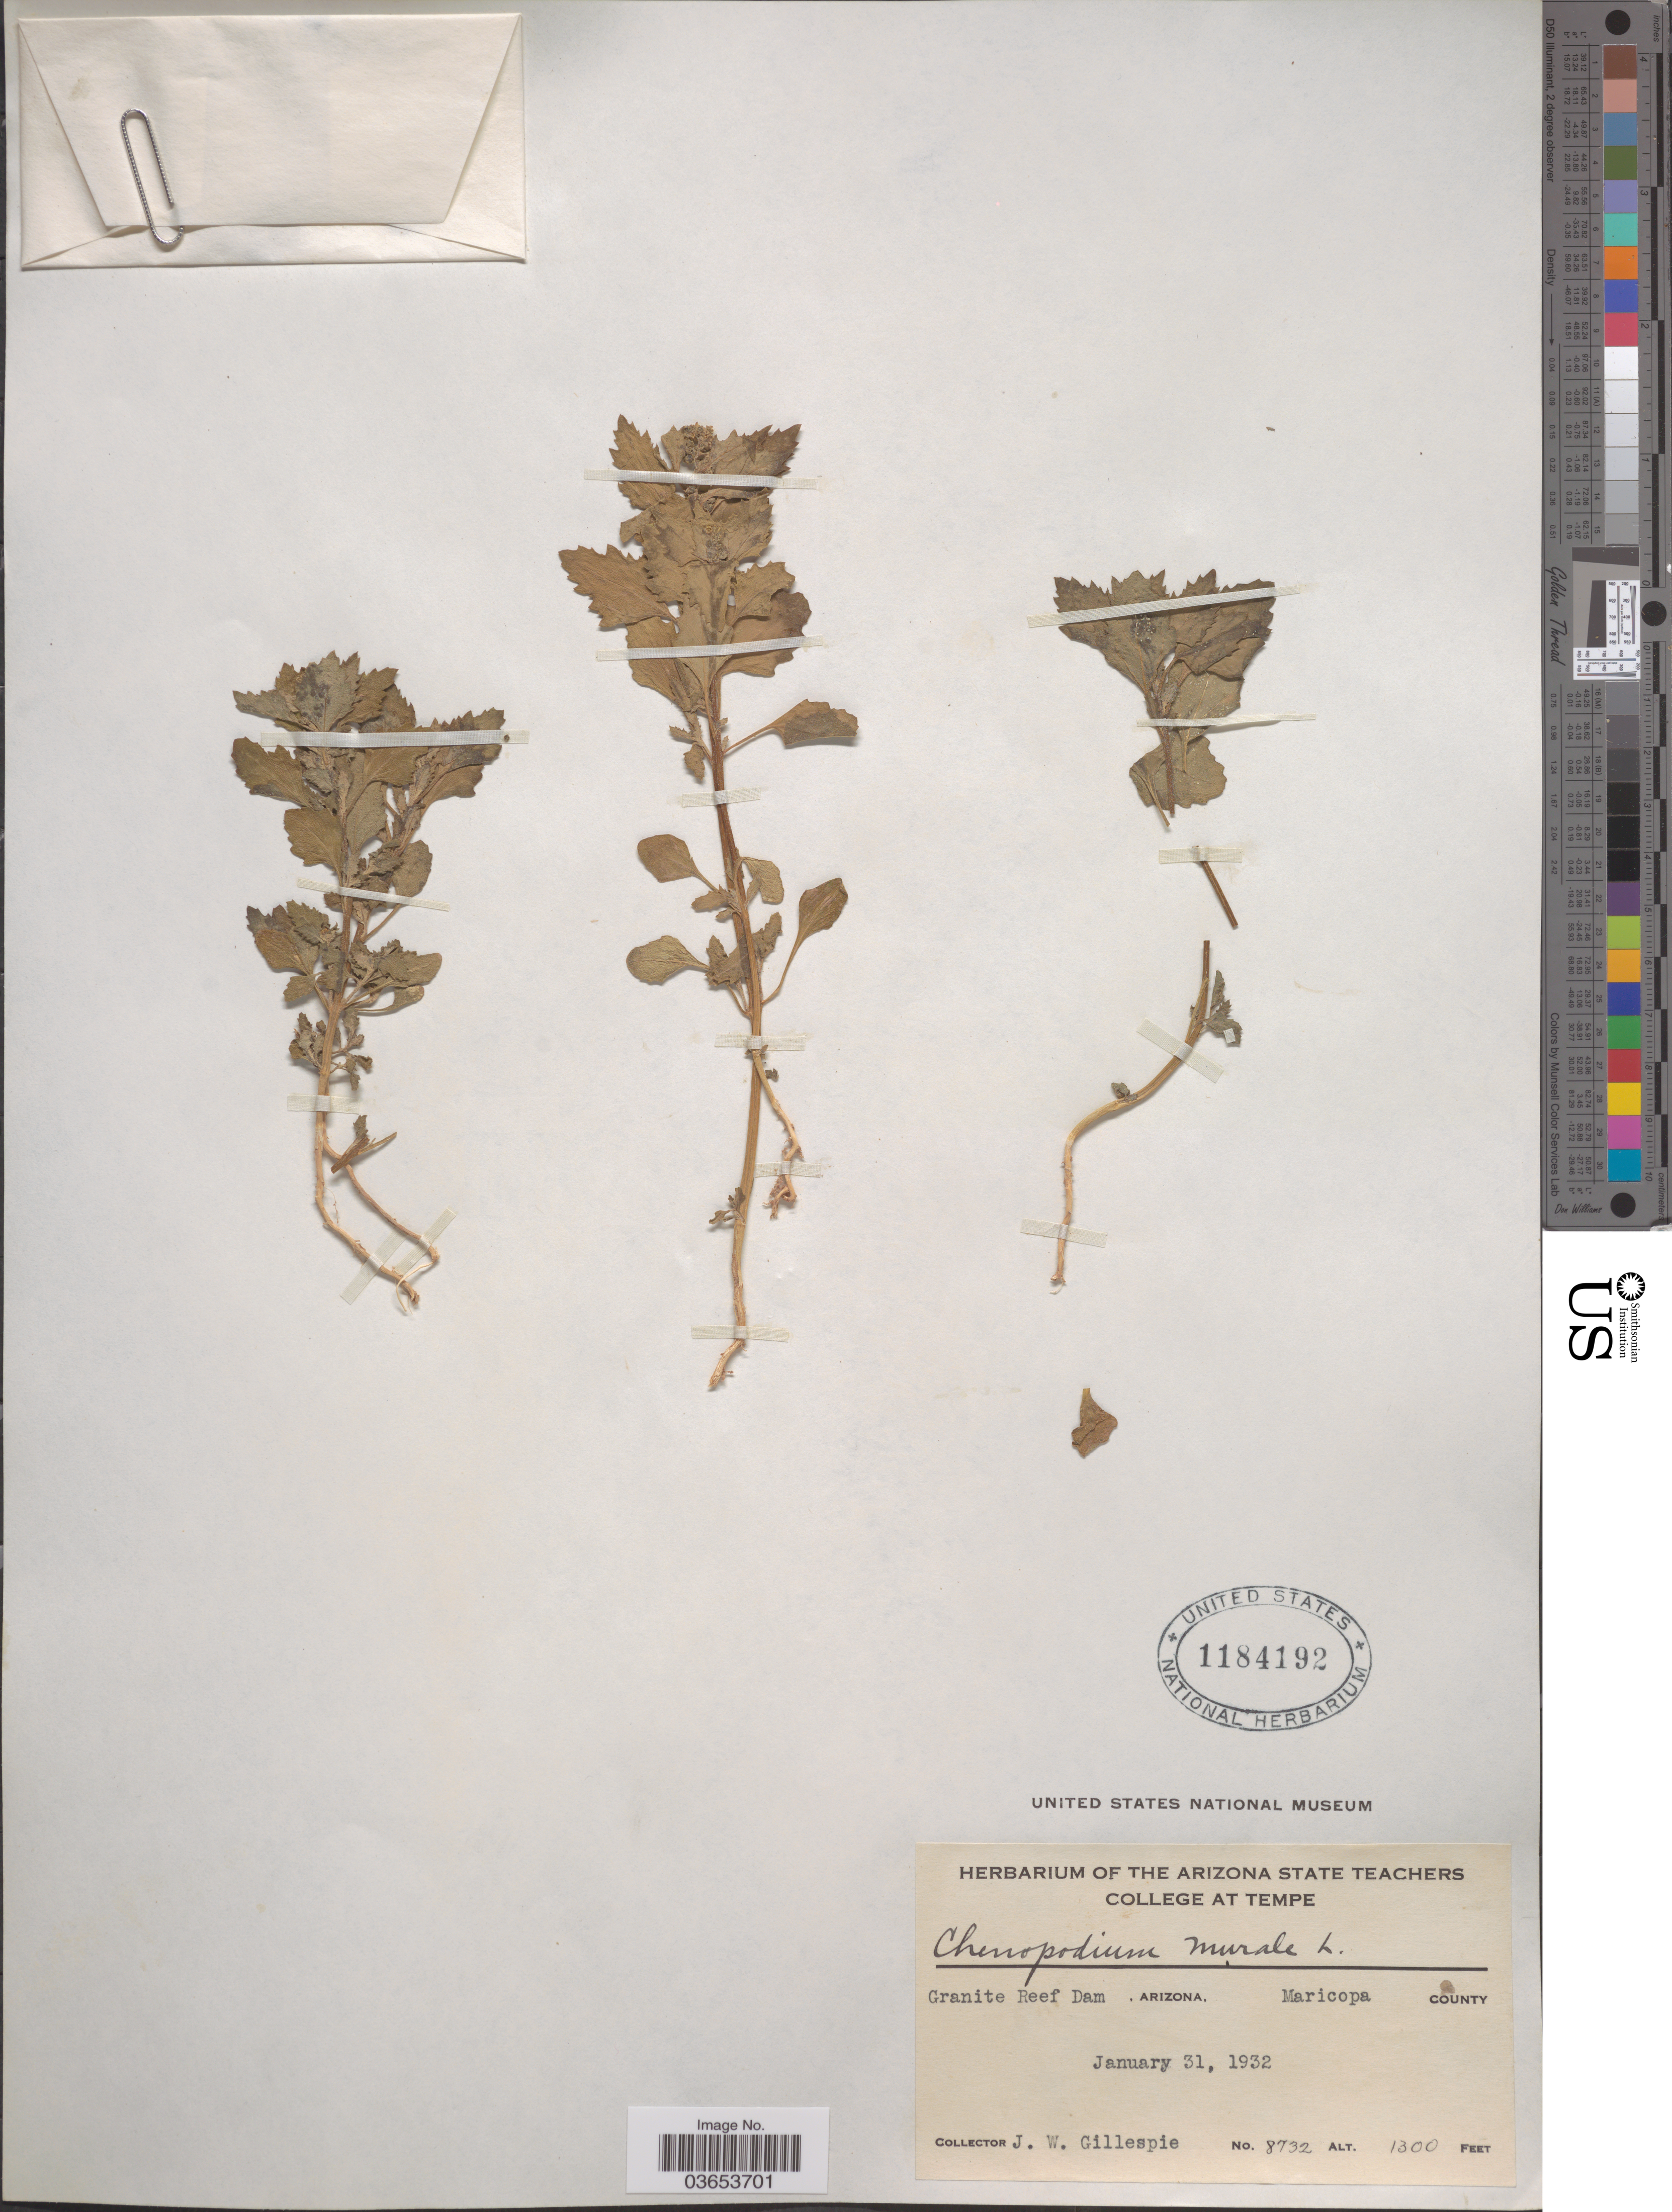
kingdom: Plantae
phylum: Tracheophyta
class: Magnoliopsida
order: Caryophyllales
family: Amaranthaceae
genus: Chenopodium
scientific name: Chenopodium murale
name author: L.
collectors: J. W. Gillespie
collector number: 8732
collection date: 1932-01-31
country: United States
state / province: Arizona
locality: Granite Reef Dam. Maricopa County.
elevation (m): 396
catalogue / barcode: US 1184192